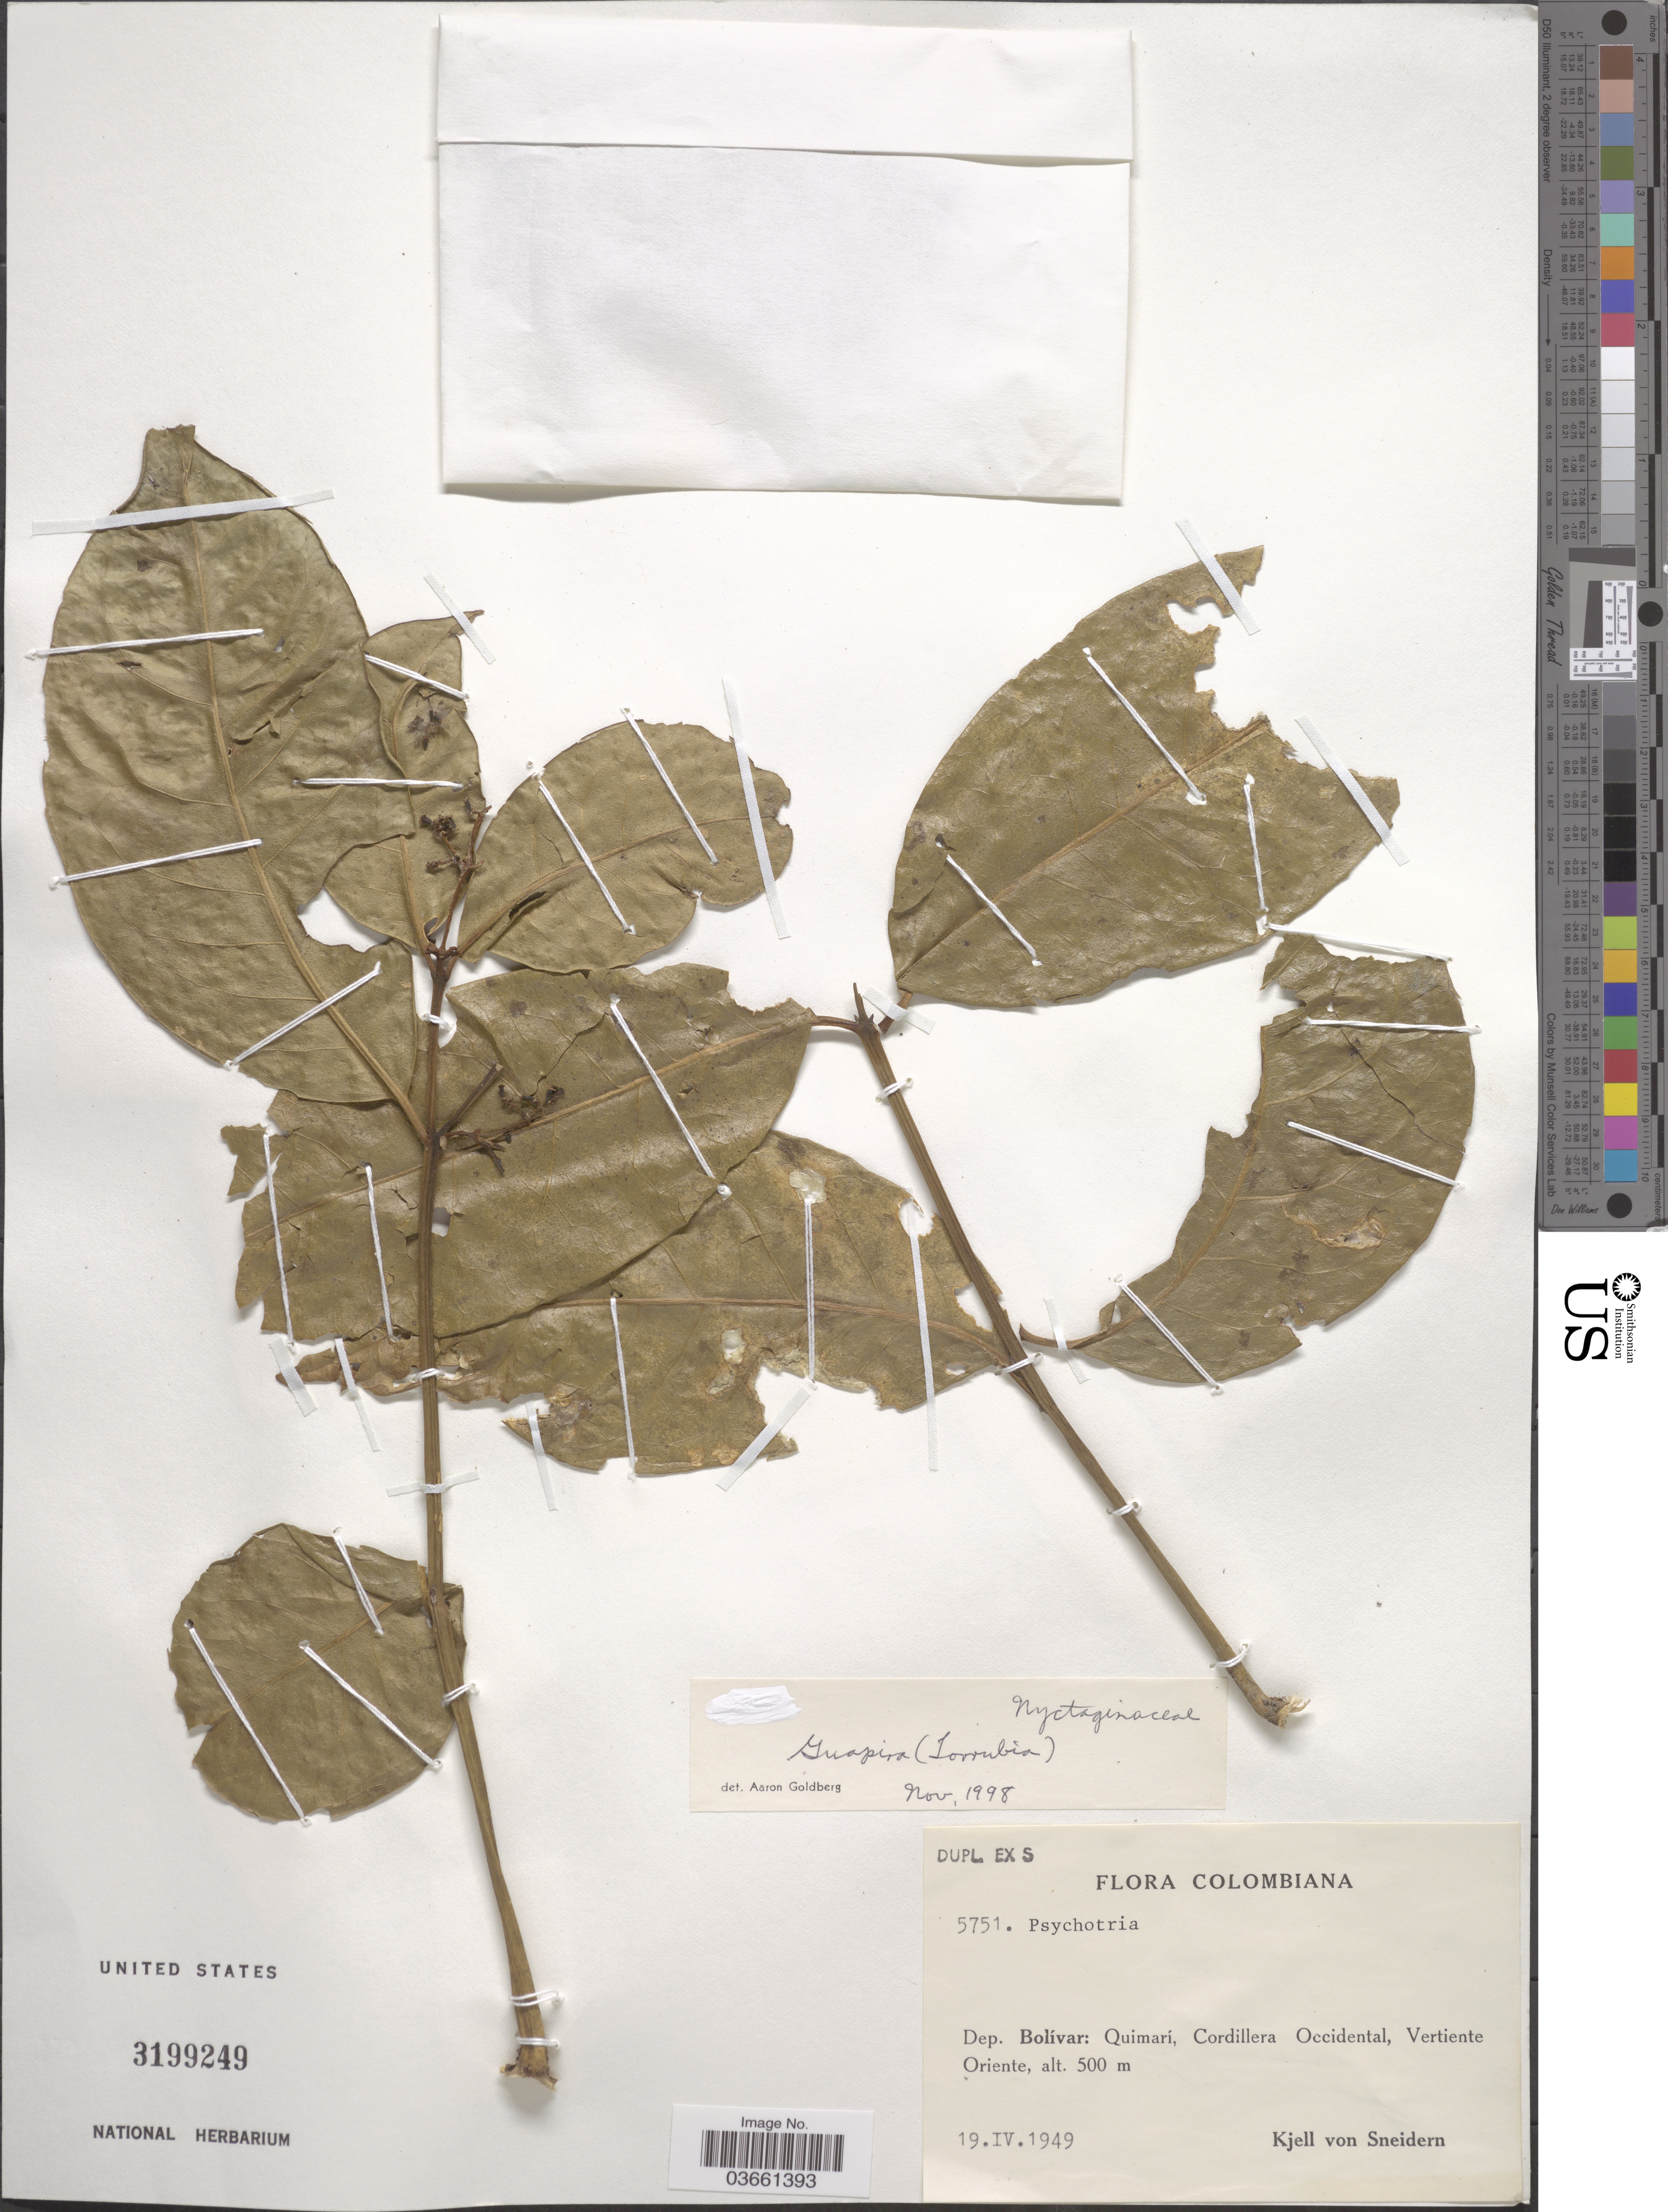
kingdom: Plantae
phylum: Tracheophyta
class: Magnoliopsida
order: Caryophyllales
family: Nyctaginaceae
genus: Guapira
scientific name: Guapira sp.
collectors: K. von Sneidern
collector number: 5751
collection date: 1949-04-19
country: Colombia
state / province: Bolívar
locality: Dep. Bolívar: Quimarí, Cordillera Occidental, Vertiente Oriente.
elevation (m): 500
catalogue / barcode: US 3199249